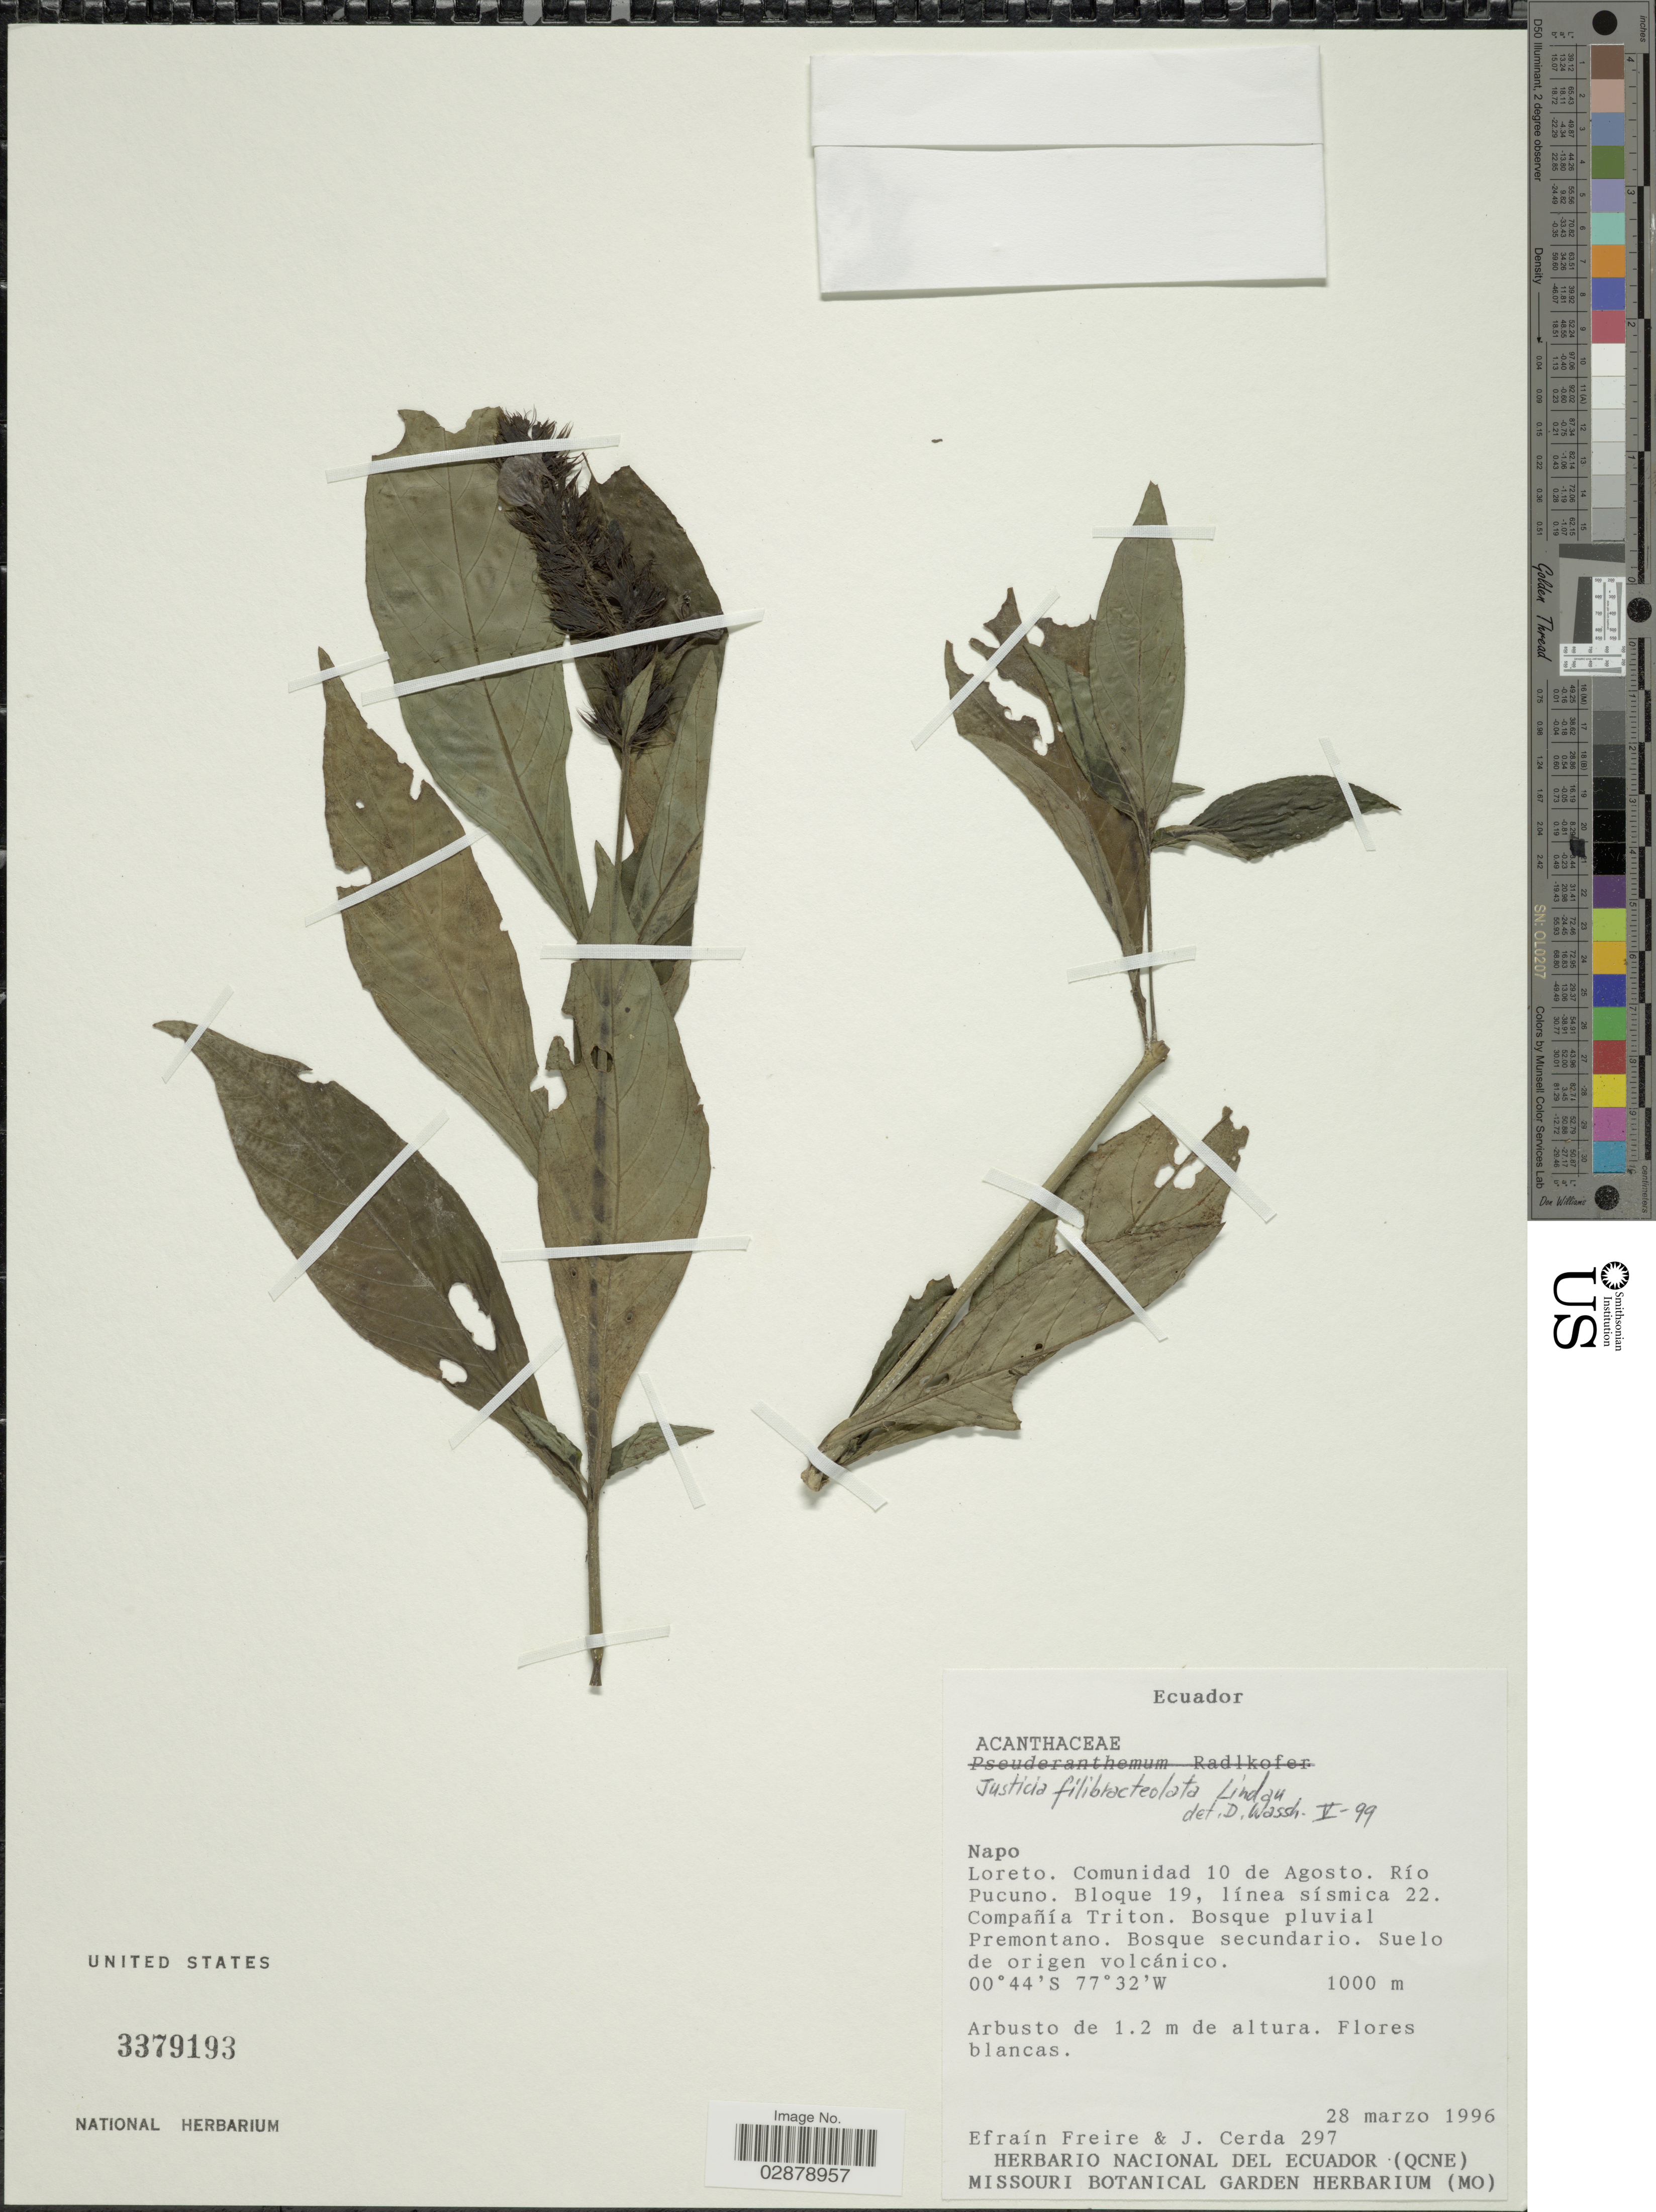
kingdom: Plantae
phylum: Tracheophyta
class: Magnoliopsida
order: Lamiales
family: Acanthaceae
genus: Justicia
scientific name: Justicia filibracteolata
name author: Lindau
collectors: E. Freire & J. Cerda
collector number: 297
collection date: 1996-03-28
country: Ecuador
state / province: Napo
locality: Loreto. Comunidad 10 de Agosto. Río Pucuno. Bloque 19, línea sísmica 22. Compañía Triton.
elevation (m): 1000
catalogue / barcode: US 3379193